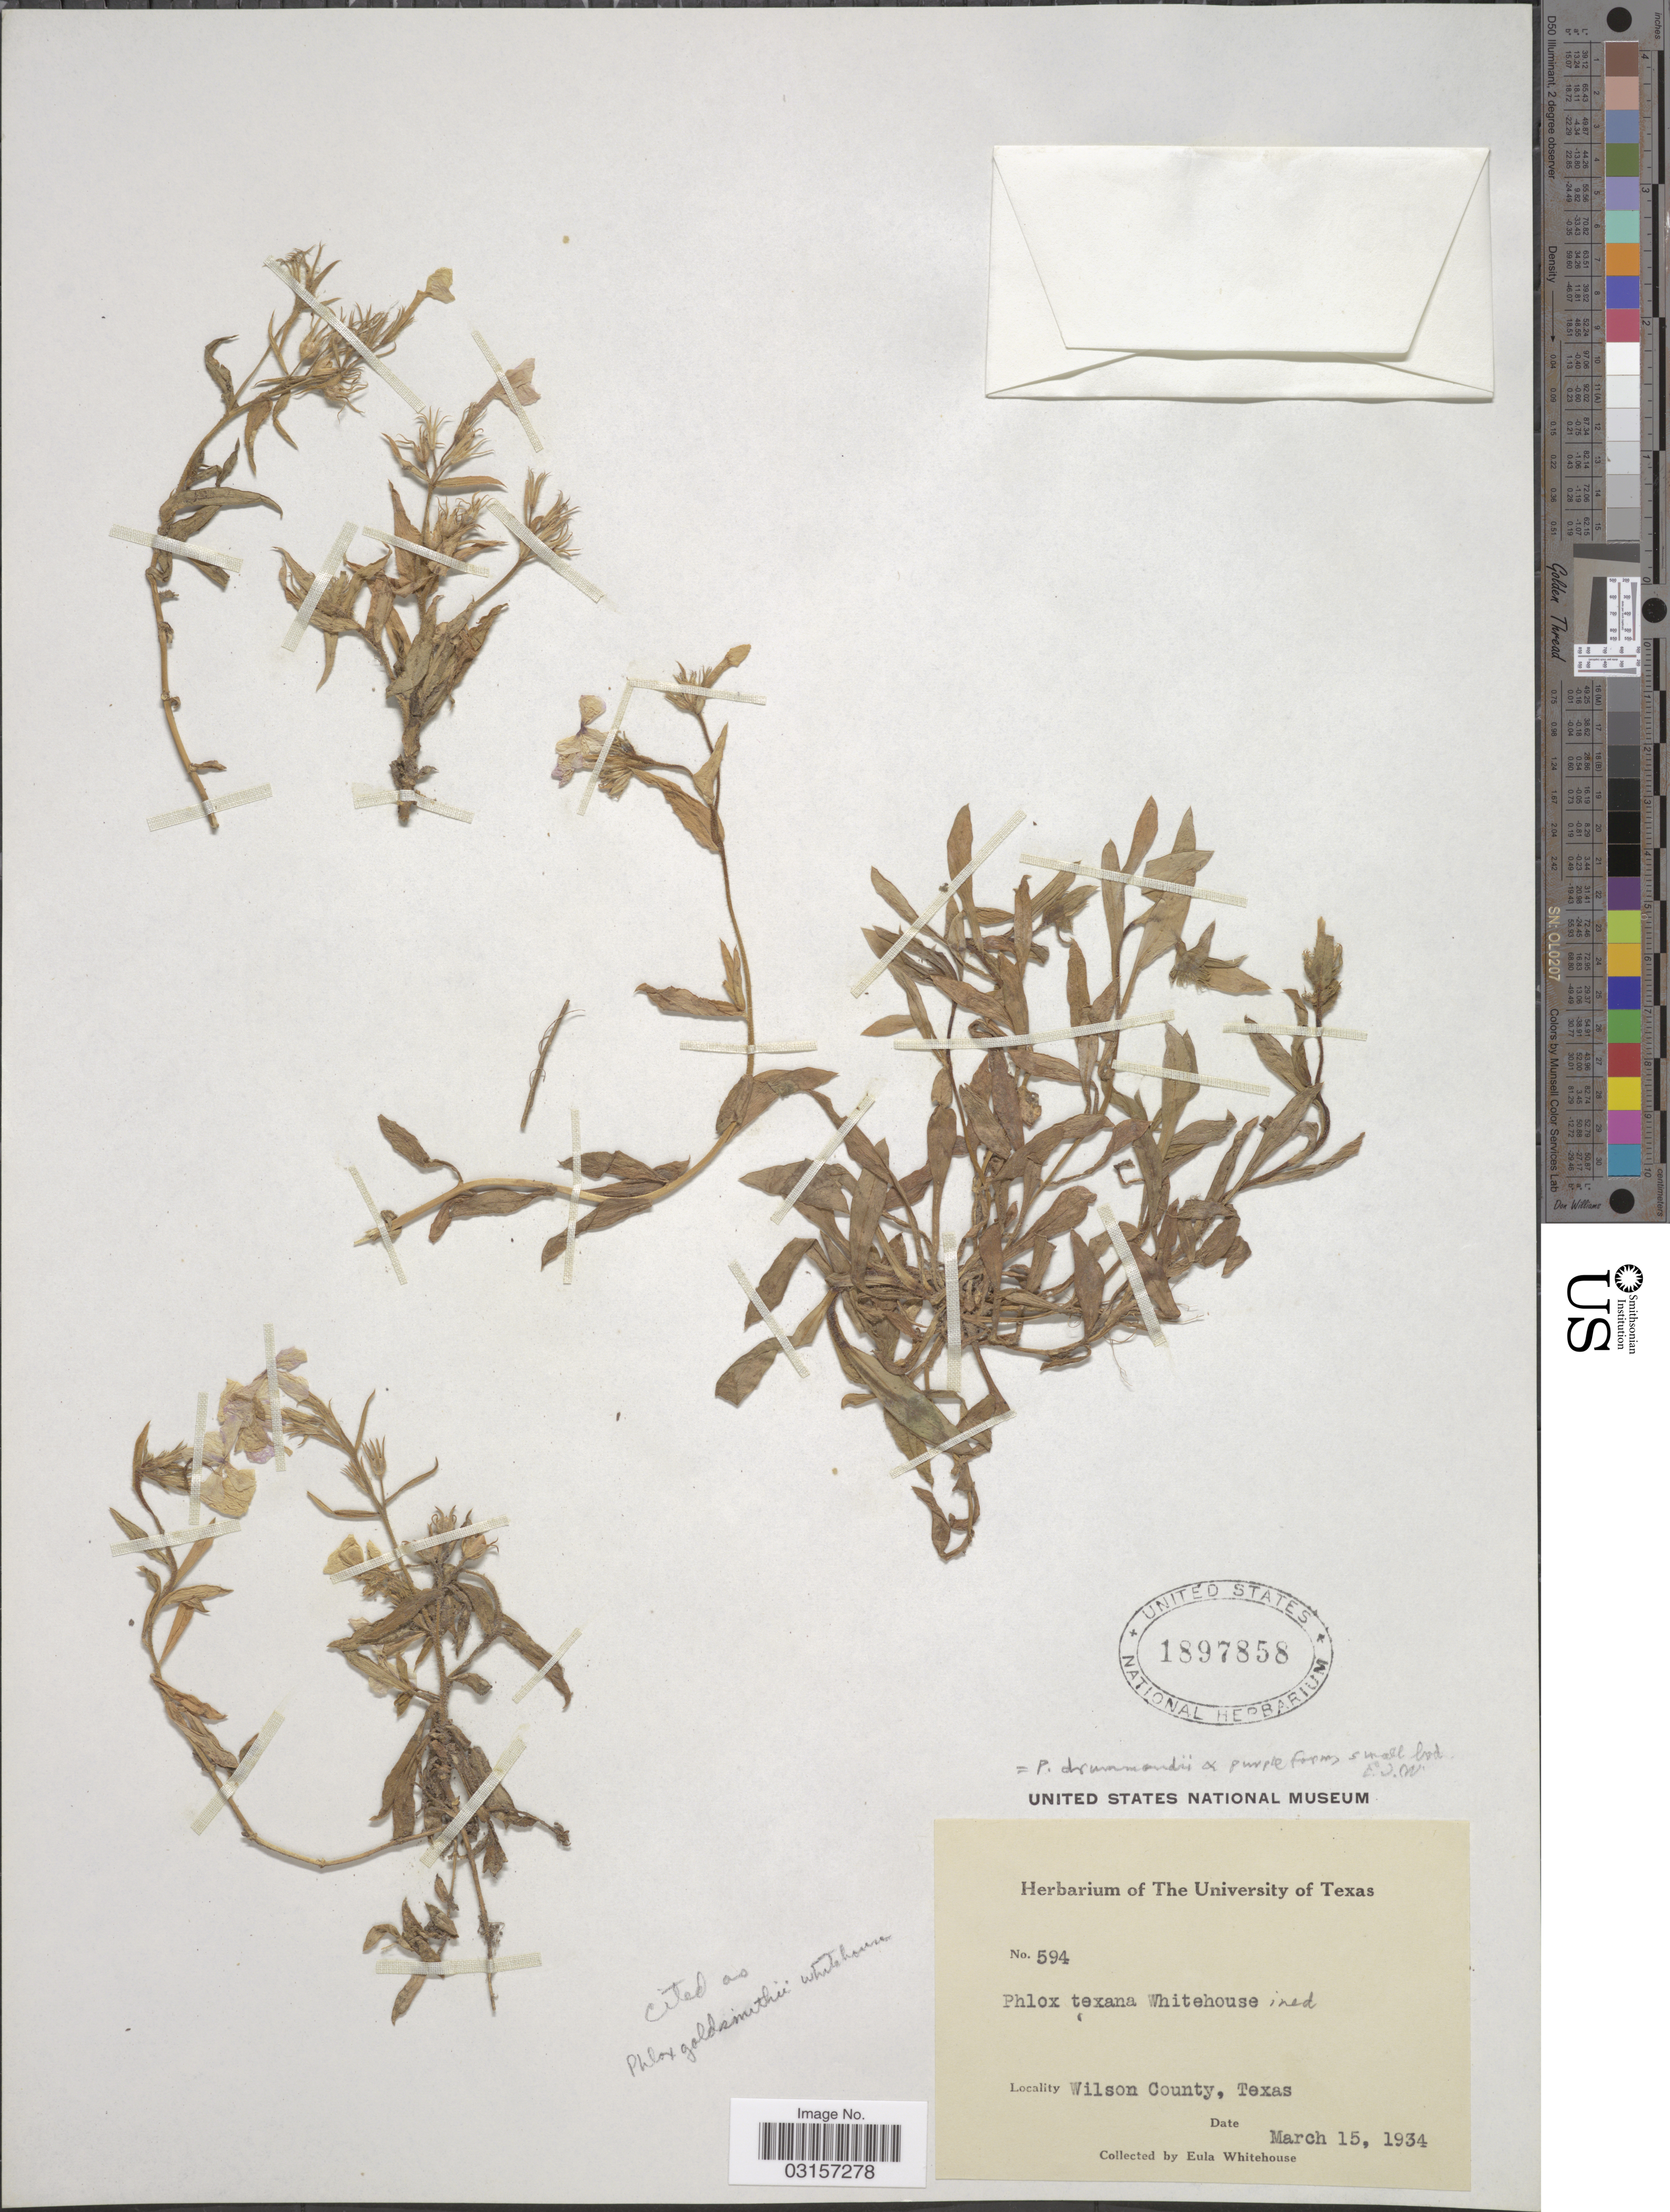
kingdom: Plantae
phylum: Tracheophyta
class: Magnoliopsida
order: Ericales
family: Polemoniaceae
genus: Phlox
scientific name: Phlox drummondii subsp. drummondii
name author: Hook.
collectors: E. Whitehouse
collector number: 594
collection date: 1934-03-15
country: United States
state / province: Texas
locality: Wilson County.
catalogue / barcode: US 1897858